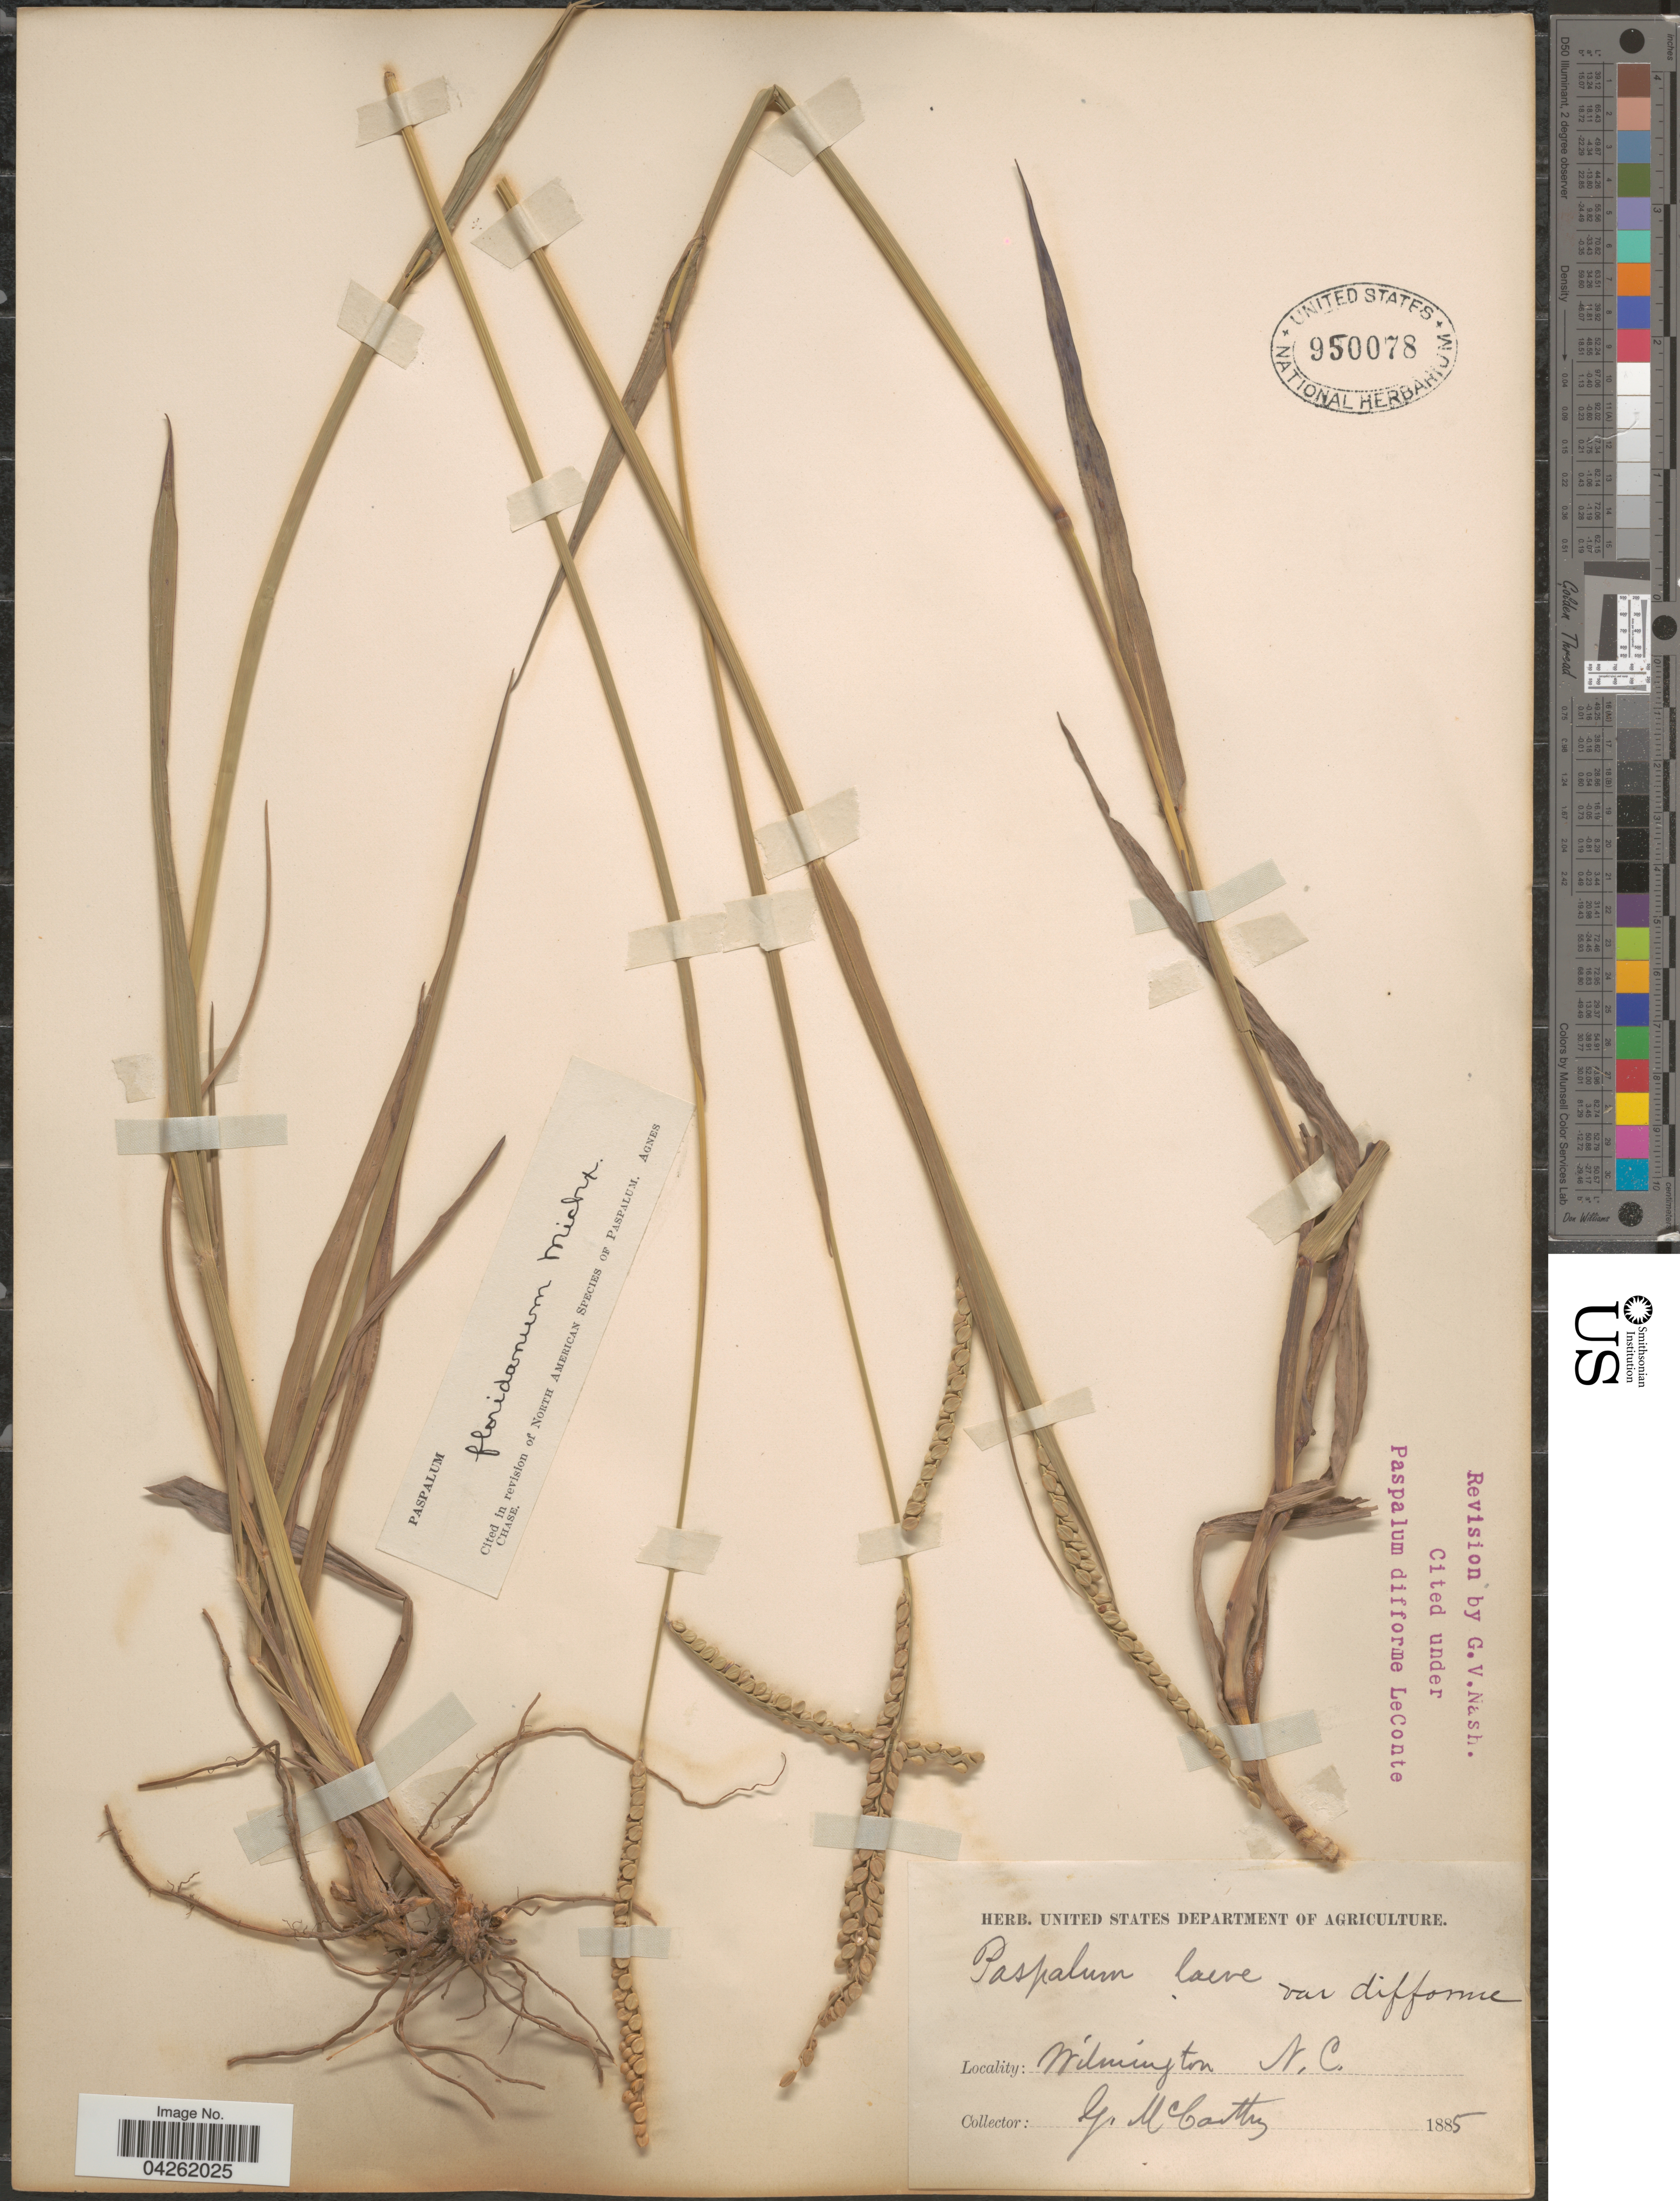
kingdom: Plantae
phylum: Tracheophyta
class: Liliopsida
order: Poales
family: Poaceae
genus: Paspalum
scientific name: Paspalum floridanum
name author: Michx.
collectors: G. McCarthy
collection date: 1885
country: United States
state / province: North Carolina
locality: Wilmington.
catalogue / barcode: US 950078